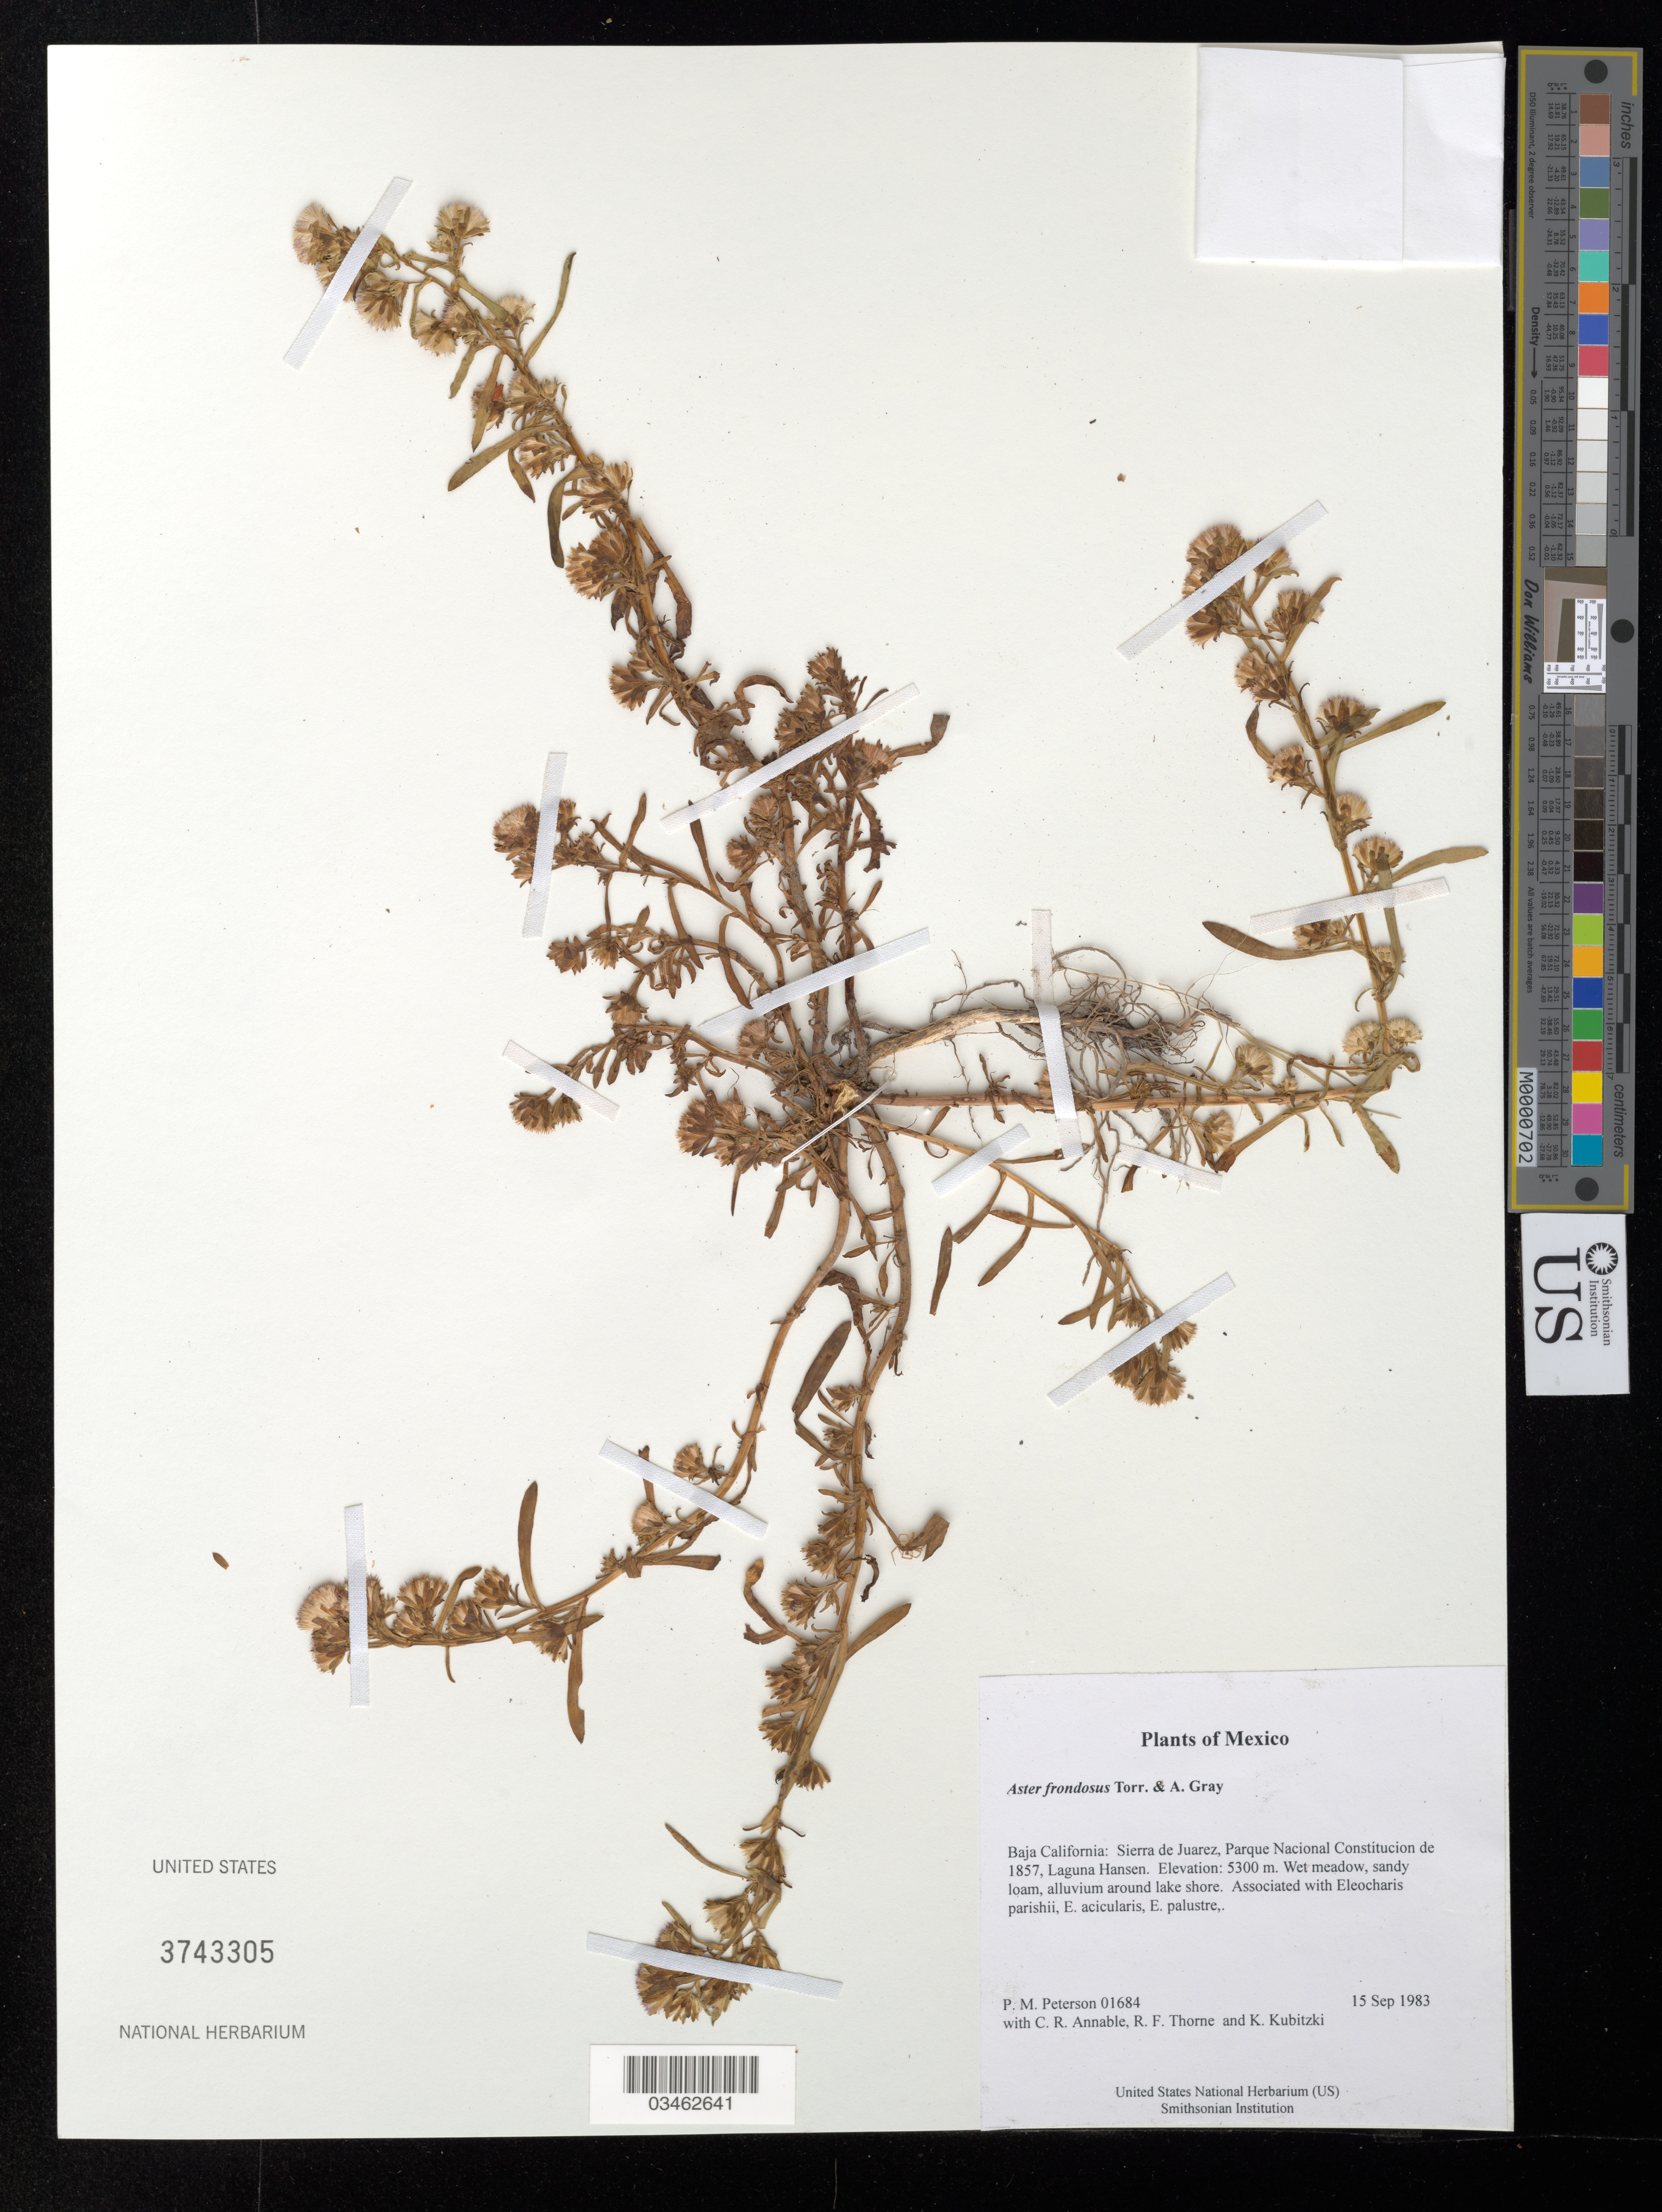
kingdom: Plantae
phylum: Tracheophyta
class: Magnoliopsida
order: Asterales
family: Asteraceae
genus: Symphyotrichum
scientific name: Symphyotrichum frondosum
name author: (Nutt.) G.L. Nesom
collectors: P. M. Peterson, C. R. Annable, R. F. Thorne & K. Kubitzki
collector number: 01684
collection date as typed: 15 Sep 1983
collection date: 1983-09-15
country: Mexico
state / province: Baja California Norte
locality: Sierra de Juarez, Parque Nacional Constitucion de 1857, Laguna Hansen.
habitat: Wet meadow, sandy loam, alluvium around lake shore. Associated with Eleocharis parishii, E. acicularis, E. palustre,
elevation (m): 5300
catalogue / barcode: US 3743305